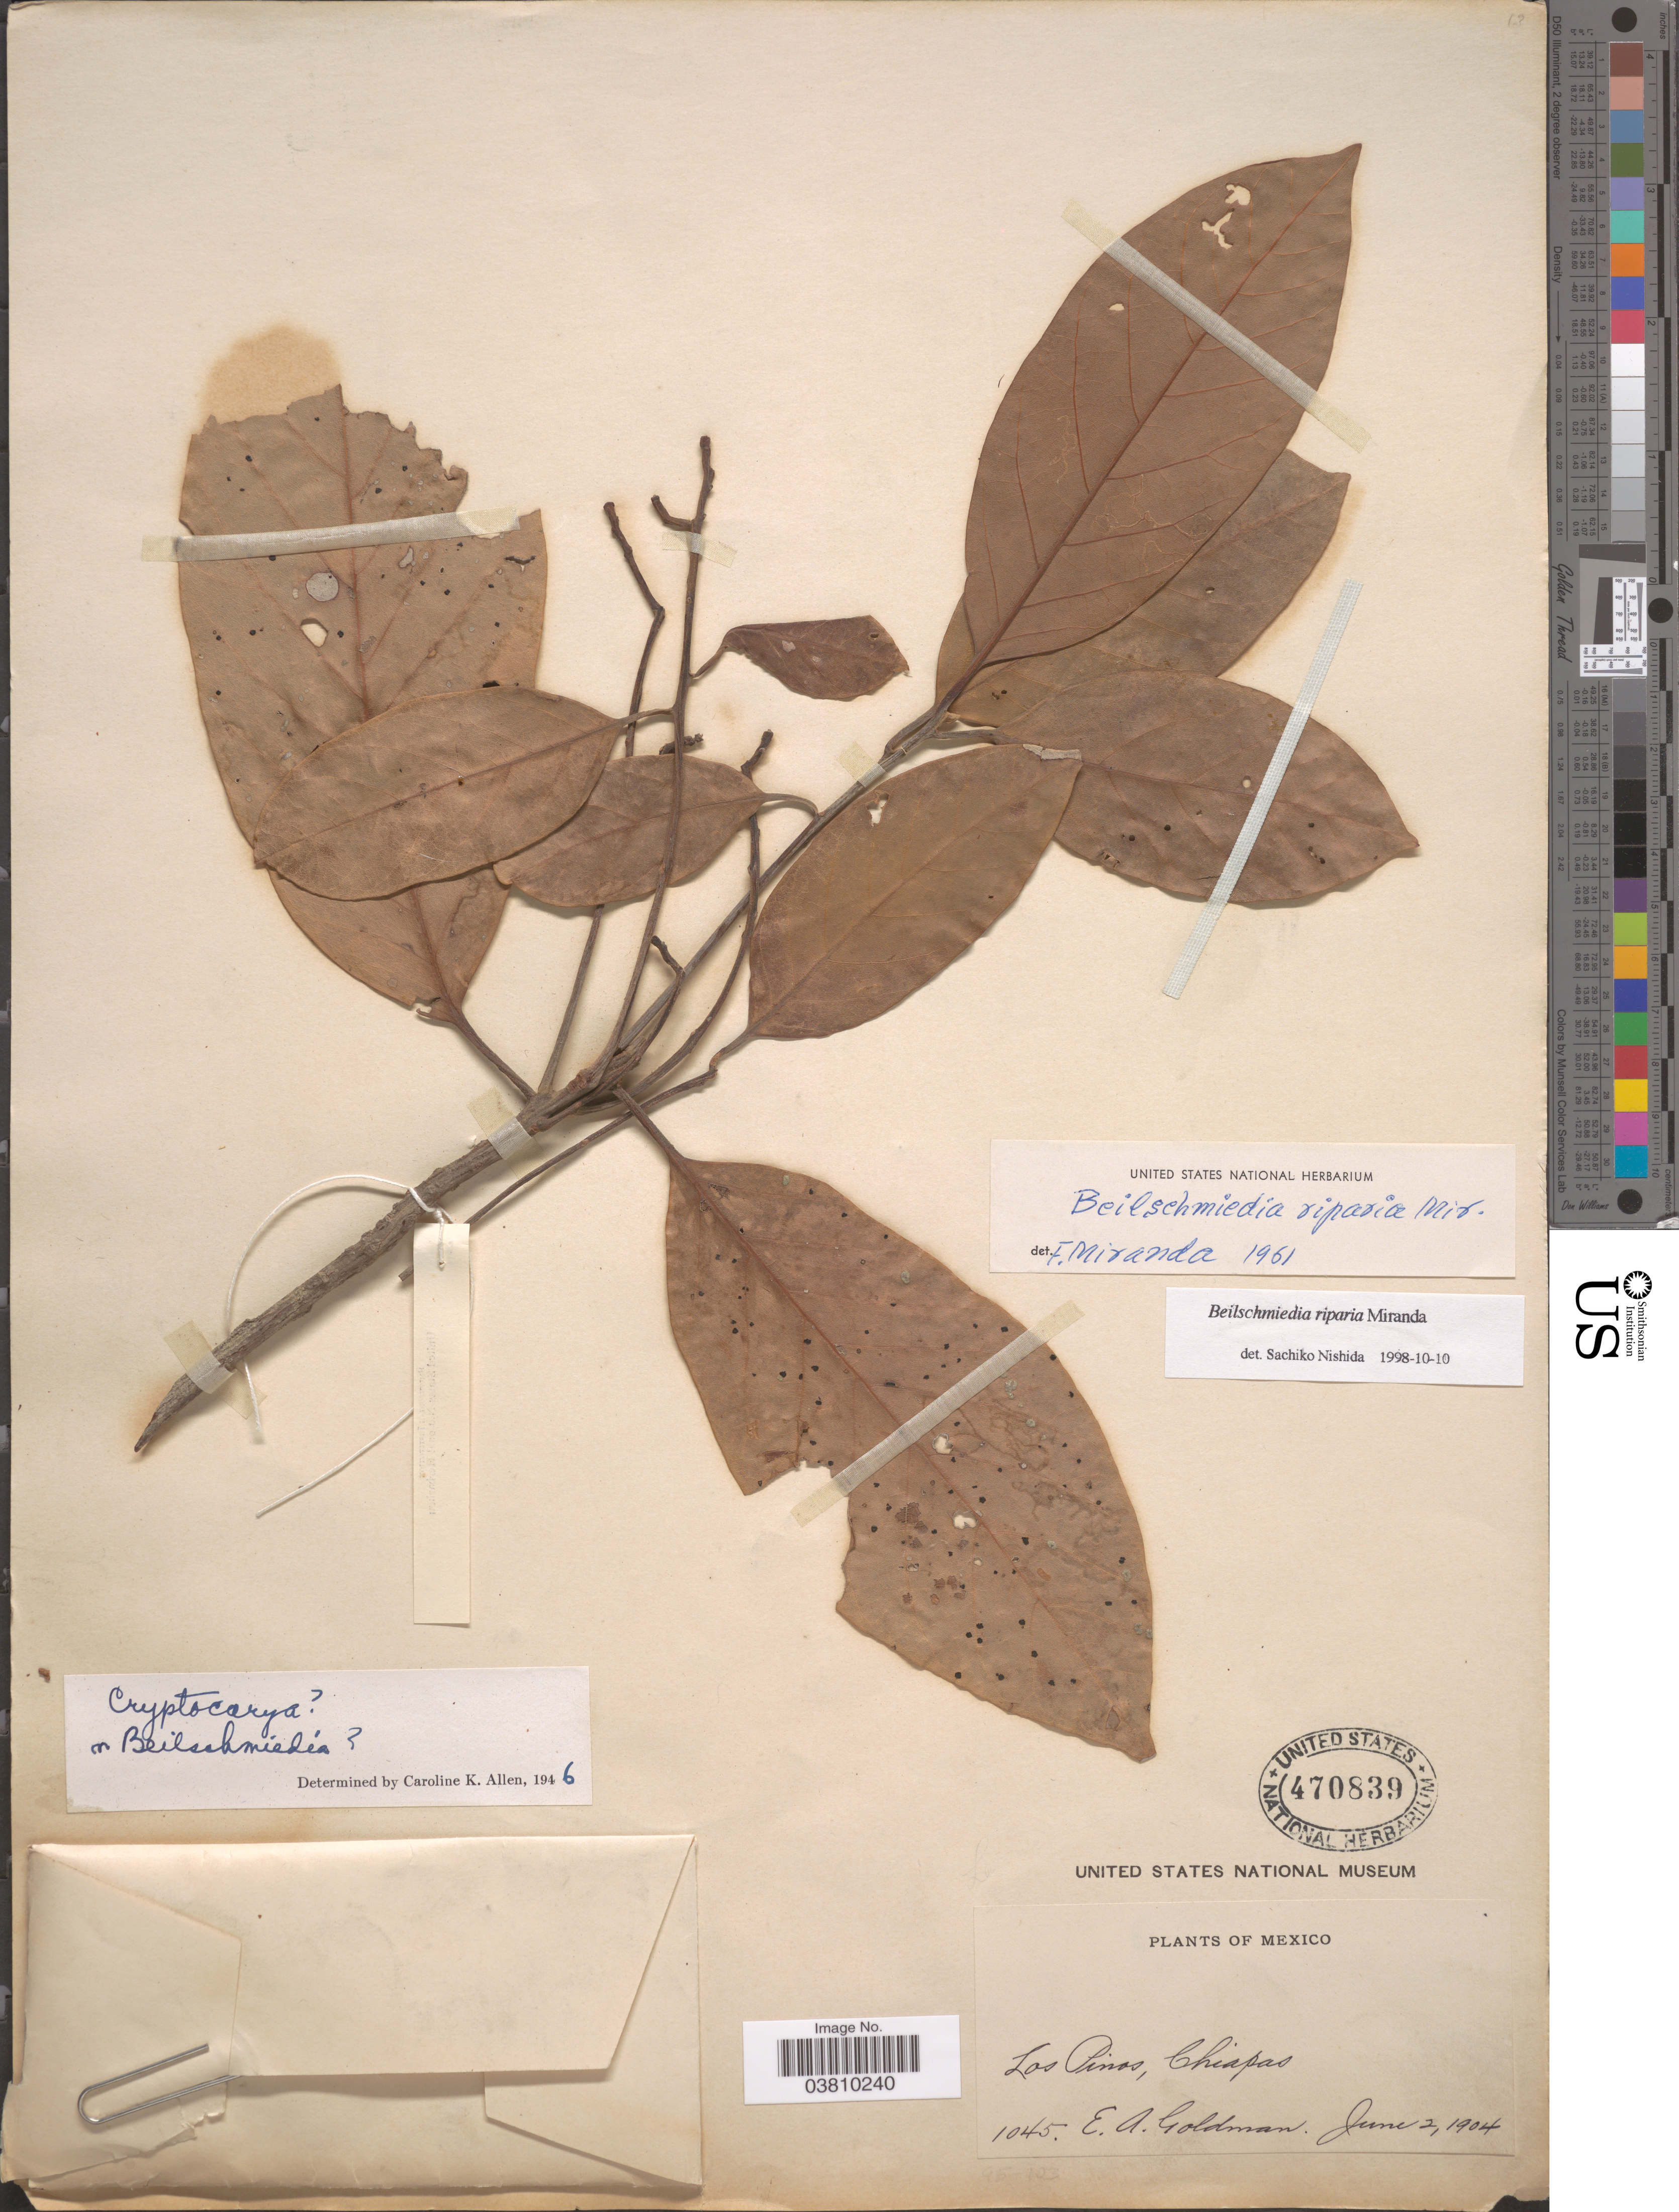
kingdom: Plantae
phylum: Tracheophyta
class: Magnoliopsida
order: Laurales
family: Lauraceae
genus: Beilschmiedia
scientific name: Beilschmiedia riparia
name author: Miranda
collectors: E. A. Goldman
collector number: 1045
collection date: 1904-06-02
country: Mexico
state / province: Chiapas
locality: Los Pinos.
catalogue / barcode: US 470839